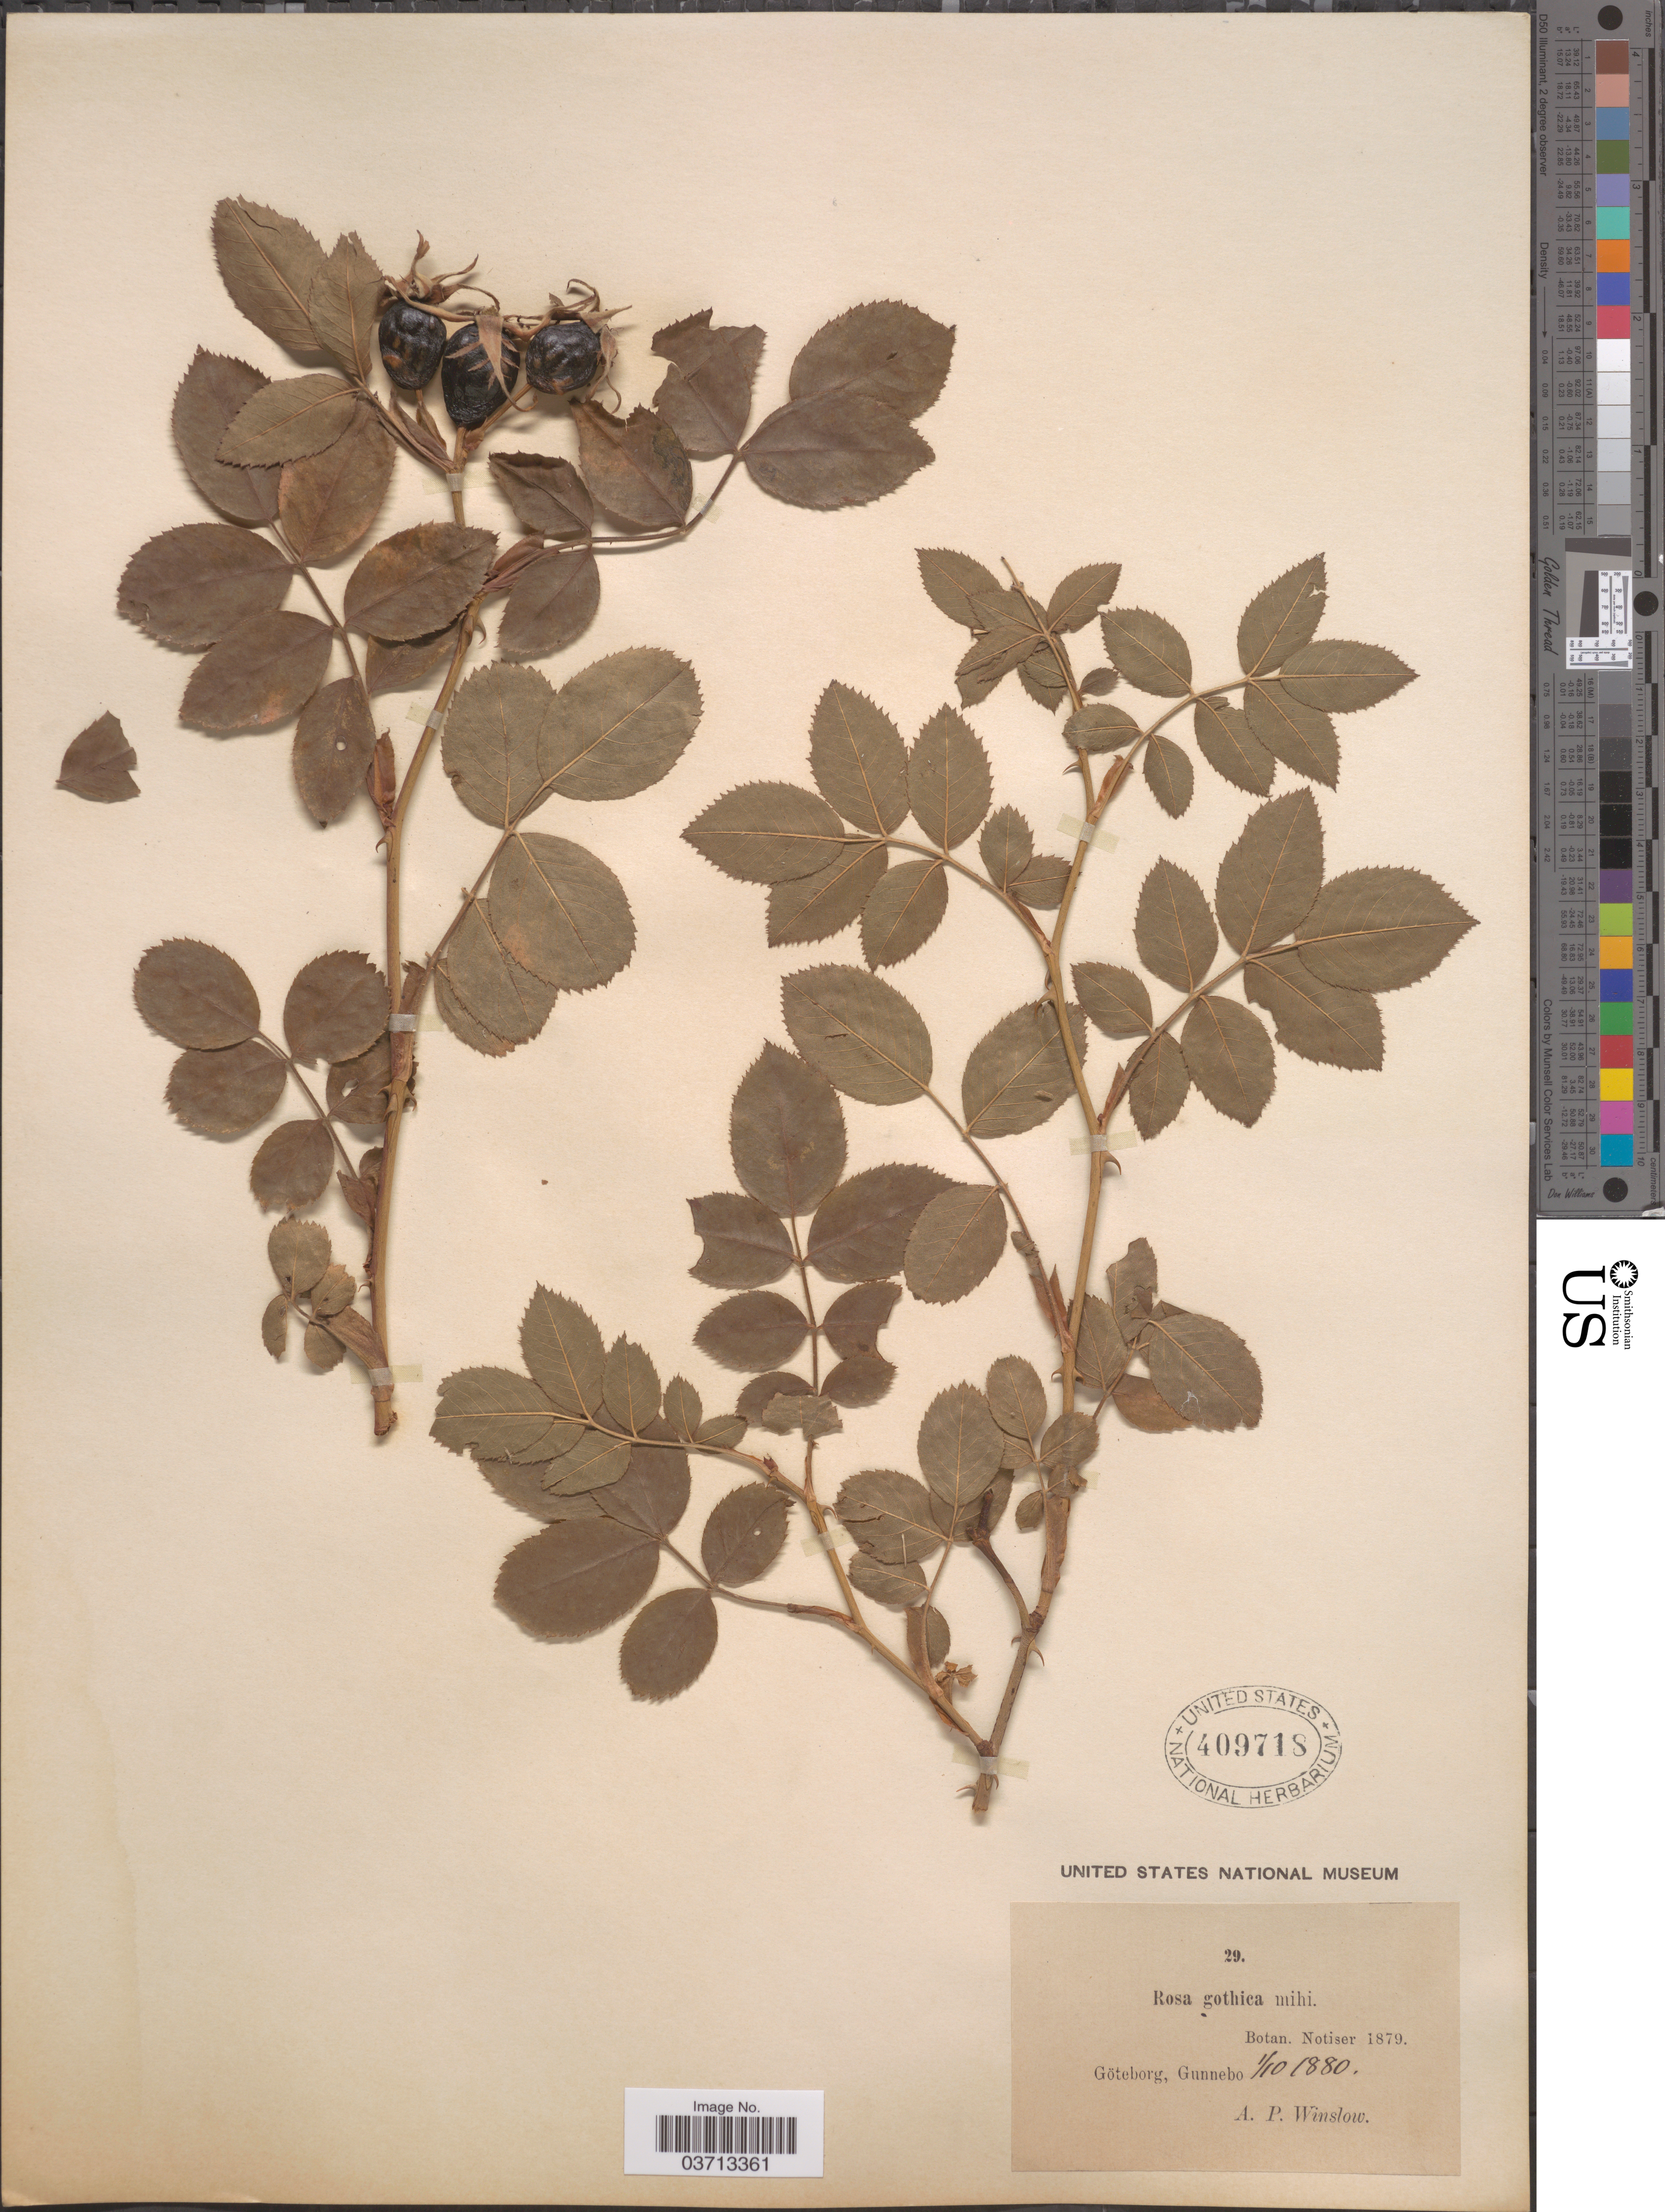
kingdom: Plantae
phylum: Tracheophyta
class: Magnoliopsida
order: Rosales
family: Rosaceae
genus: Rosa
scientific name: Rosa gothica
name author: Winslow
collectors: A. Winslow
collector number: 29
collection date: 1880-10-01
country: Sweden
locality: Göteborg, Gunnebo.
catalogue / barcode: US 409718